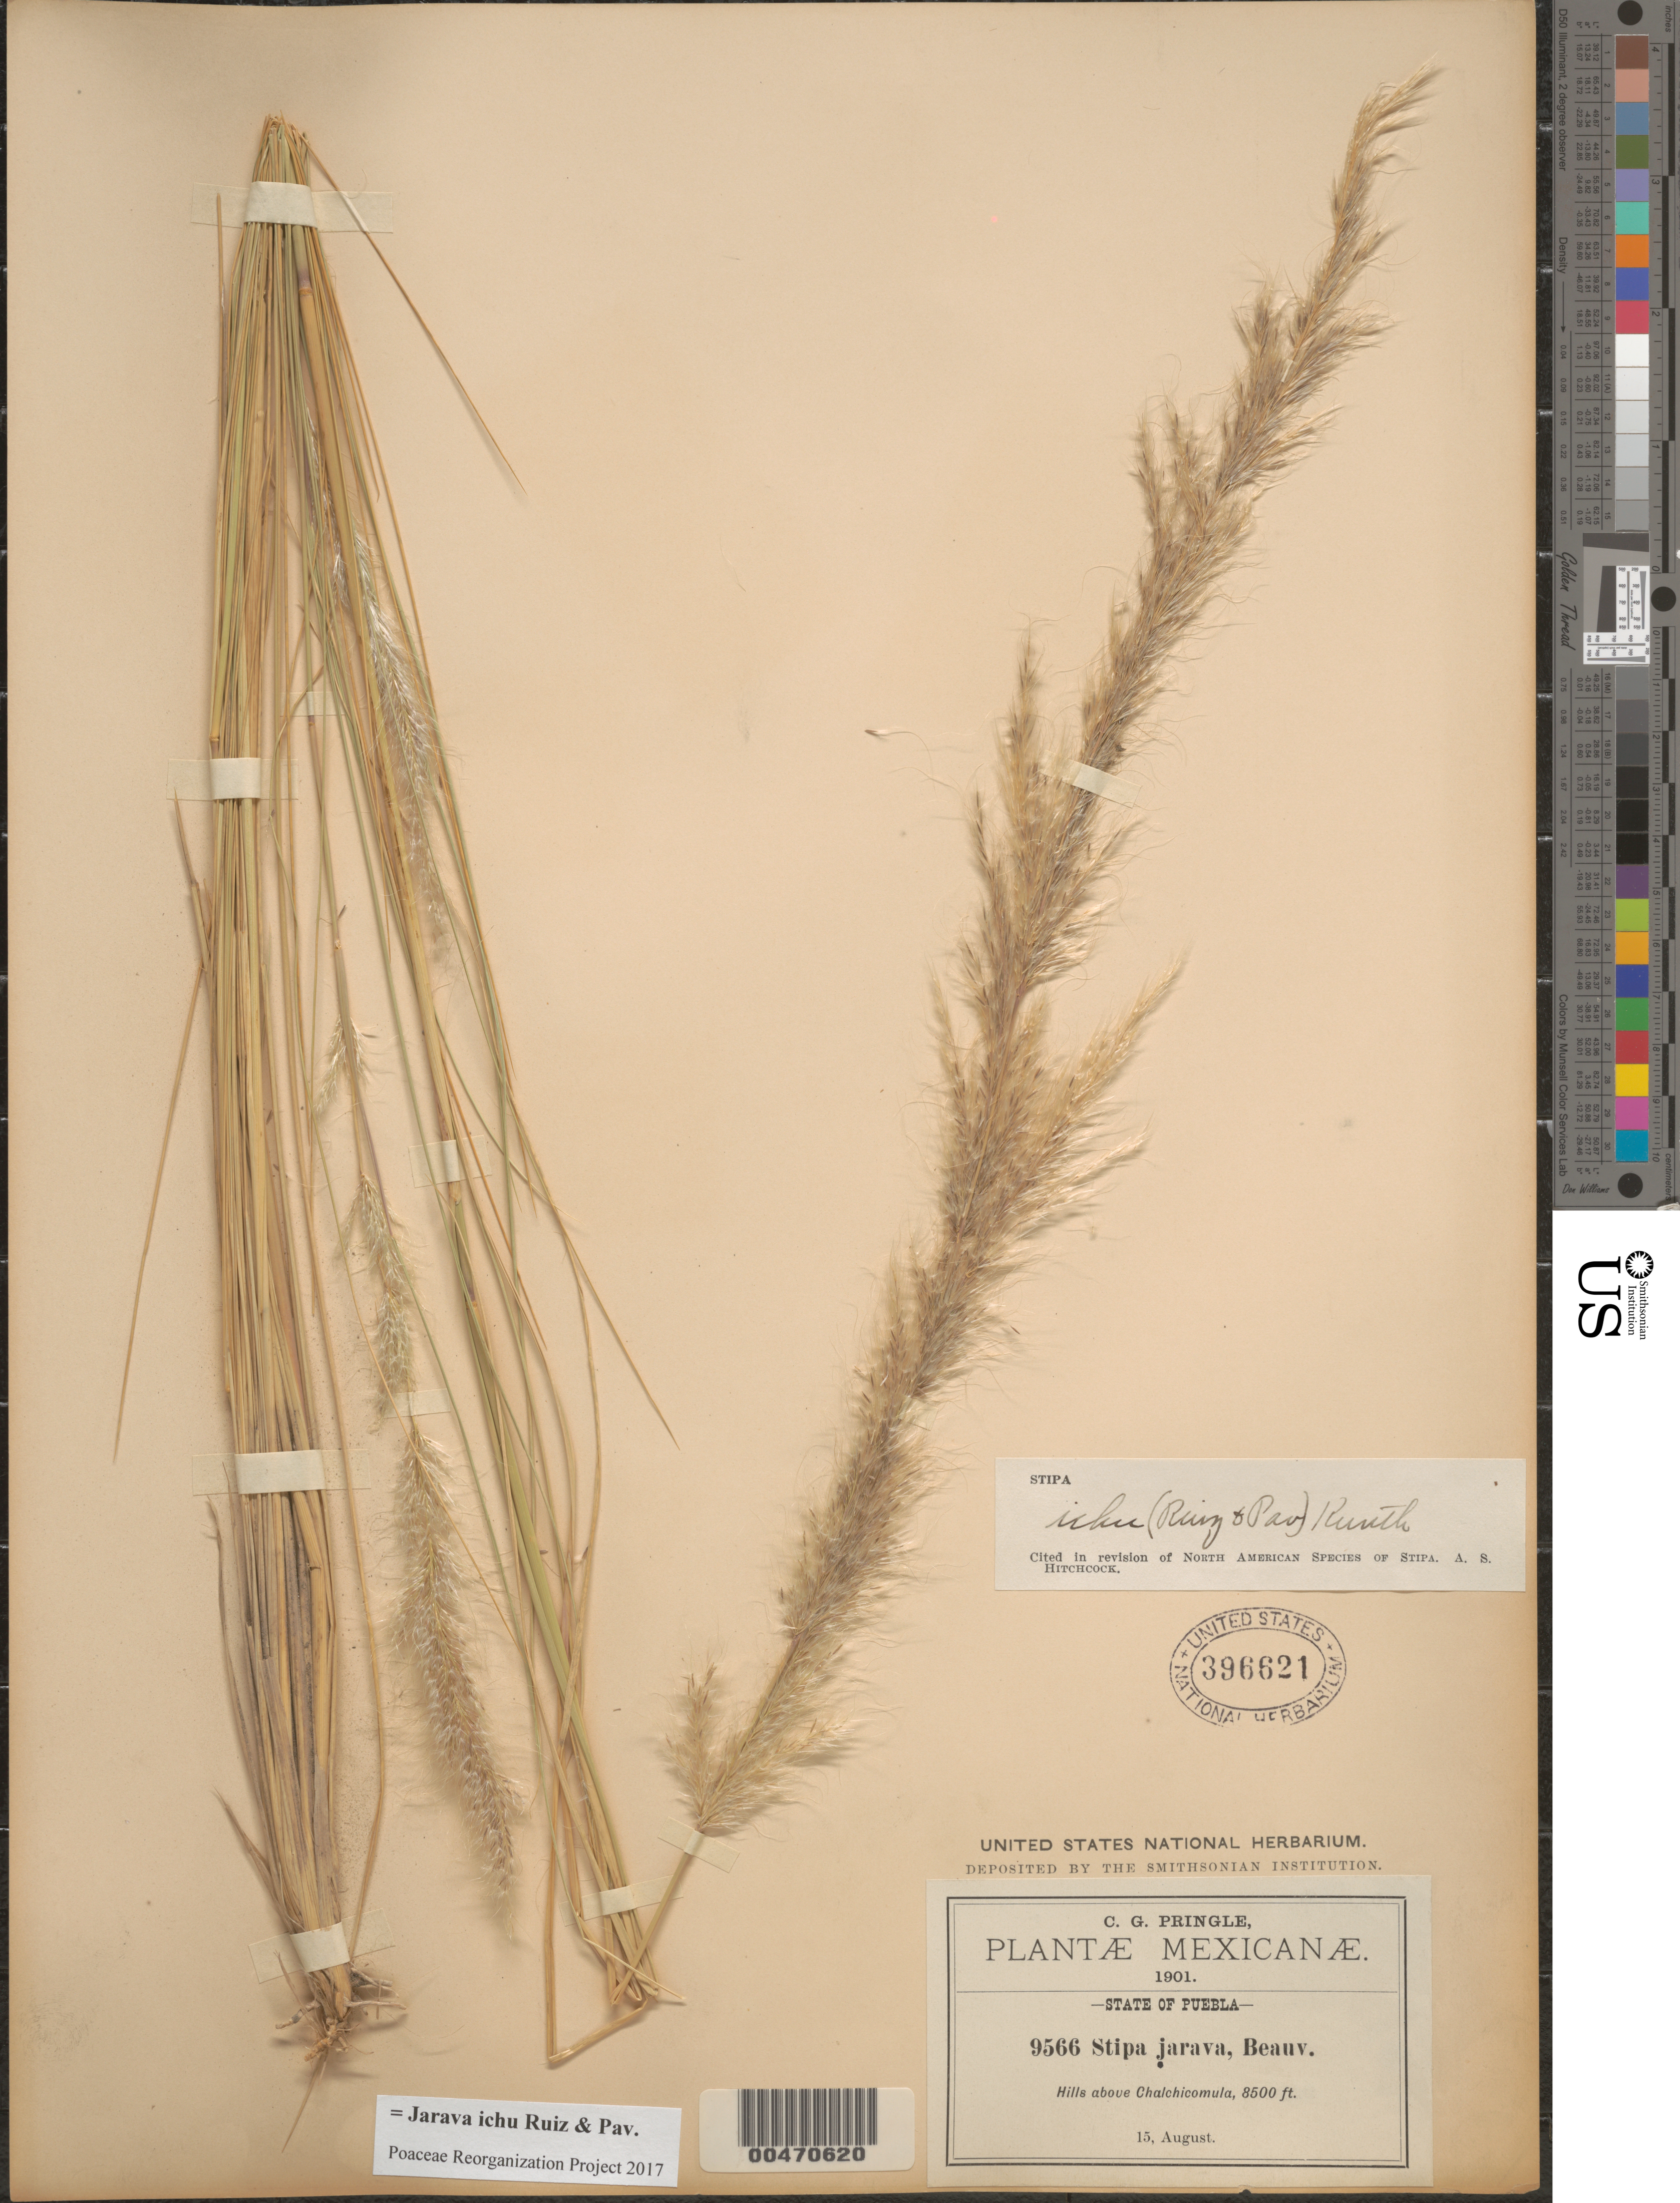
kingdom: Plantae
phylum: Tracheophyta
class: Liliopsida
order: Poales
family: Poaceae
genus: Jarava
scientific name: Jarava ichu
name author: Ruiz & Pav.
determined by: Poaceae Reorganization Project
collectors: C. G. Pringle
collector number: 9566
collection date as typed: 15 Aug 1901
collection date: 1901-08-15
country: Mexico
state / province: Puebla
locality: Above Chalchicomula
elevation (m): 2591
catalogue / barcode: US 396621